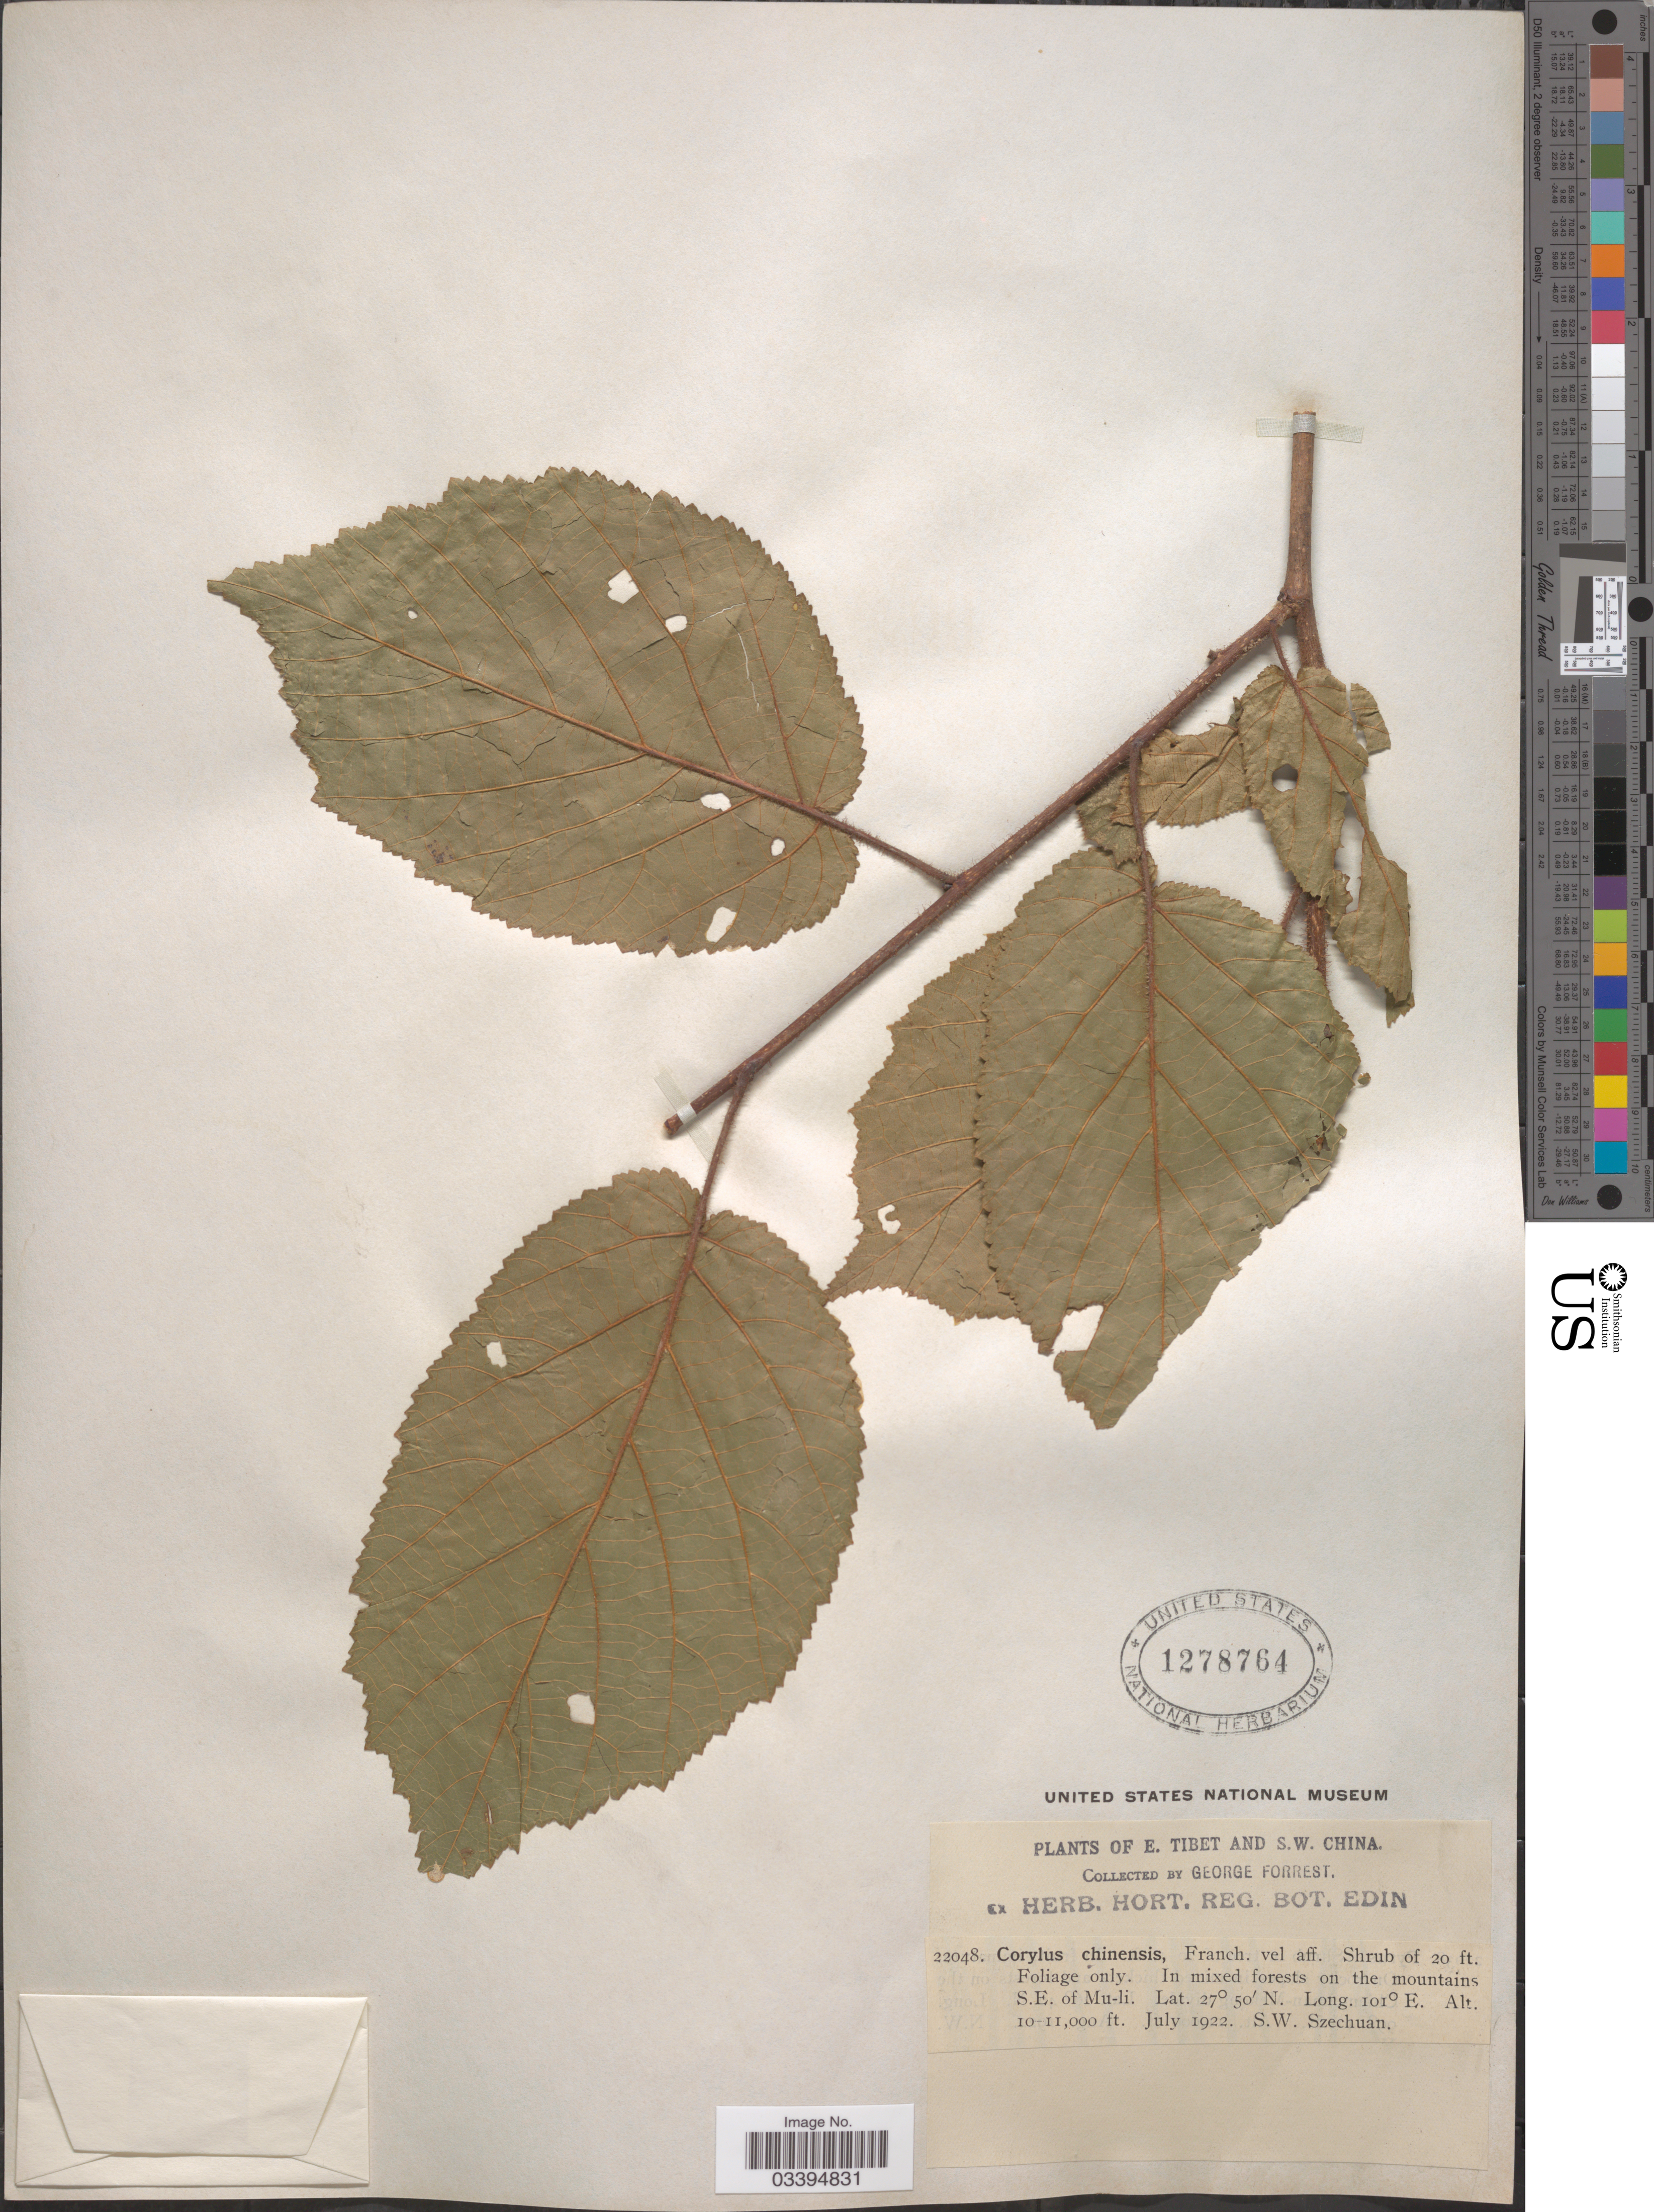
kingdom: Plantae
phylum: Tracheophyta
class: Magnoliopsida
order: Fagales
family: Betulaceae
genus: Corylus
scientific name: Corylus chinensis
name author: Franch.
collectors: G. Forrest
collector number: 22048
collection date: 1922-07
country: China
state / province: Sichuan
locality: S.W. China, In mixed forests on the mountains S.E. of Mu-li. S.W. Szechuan.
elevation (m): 3048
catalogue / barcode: US 1278764